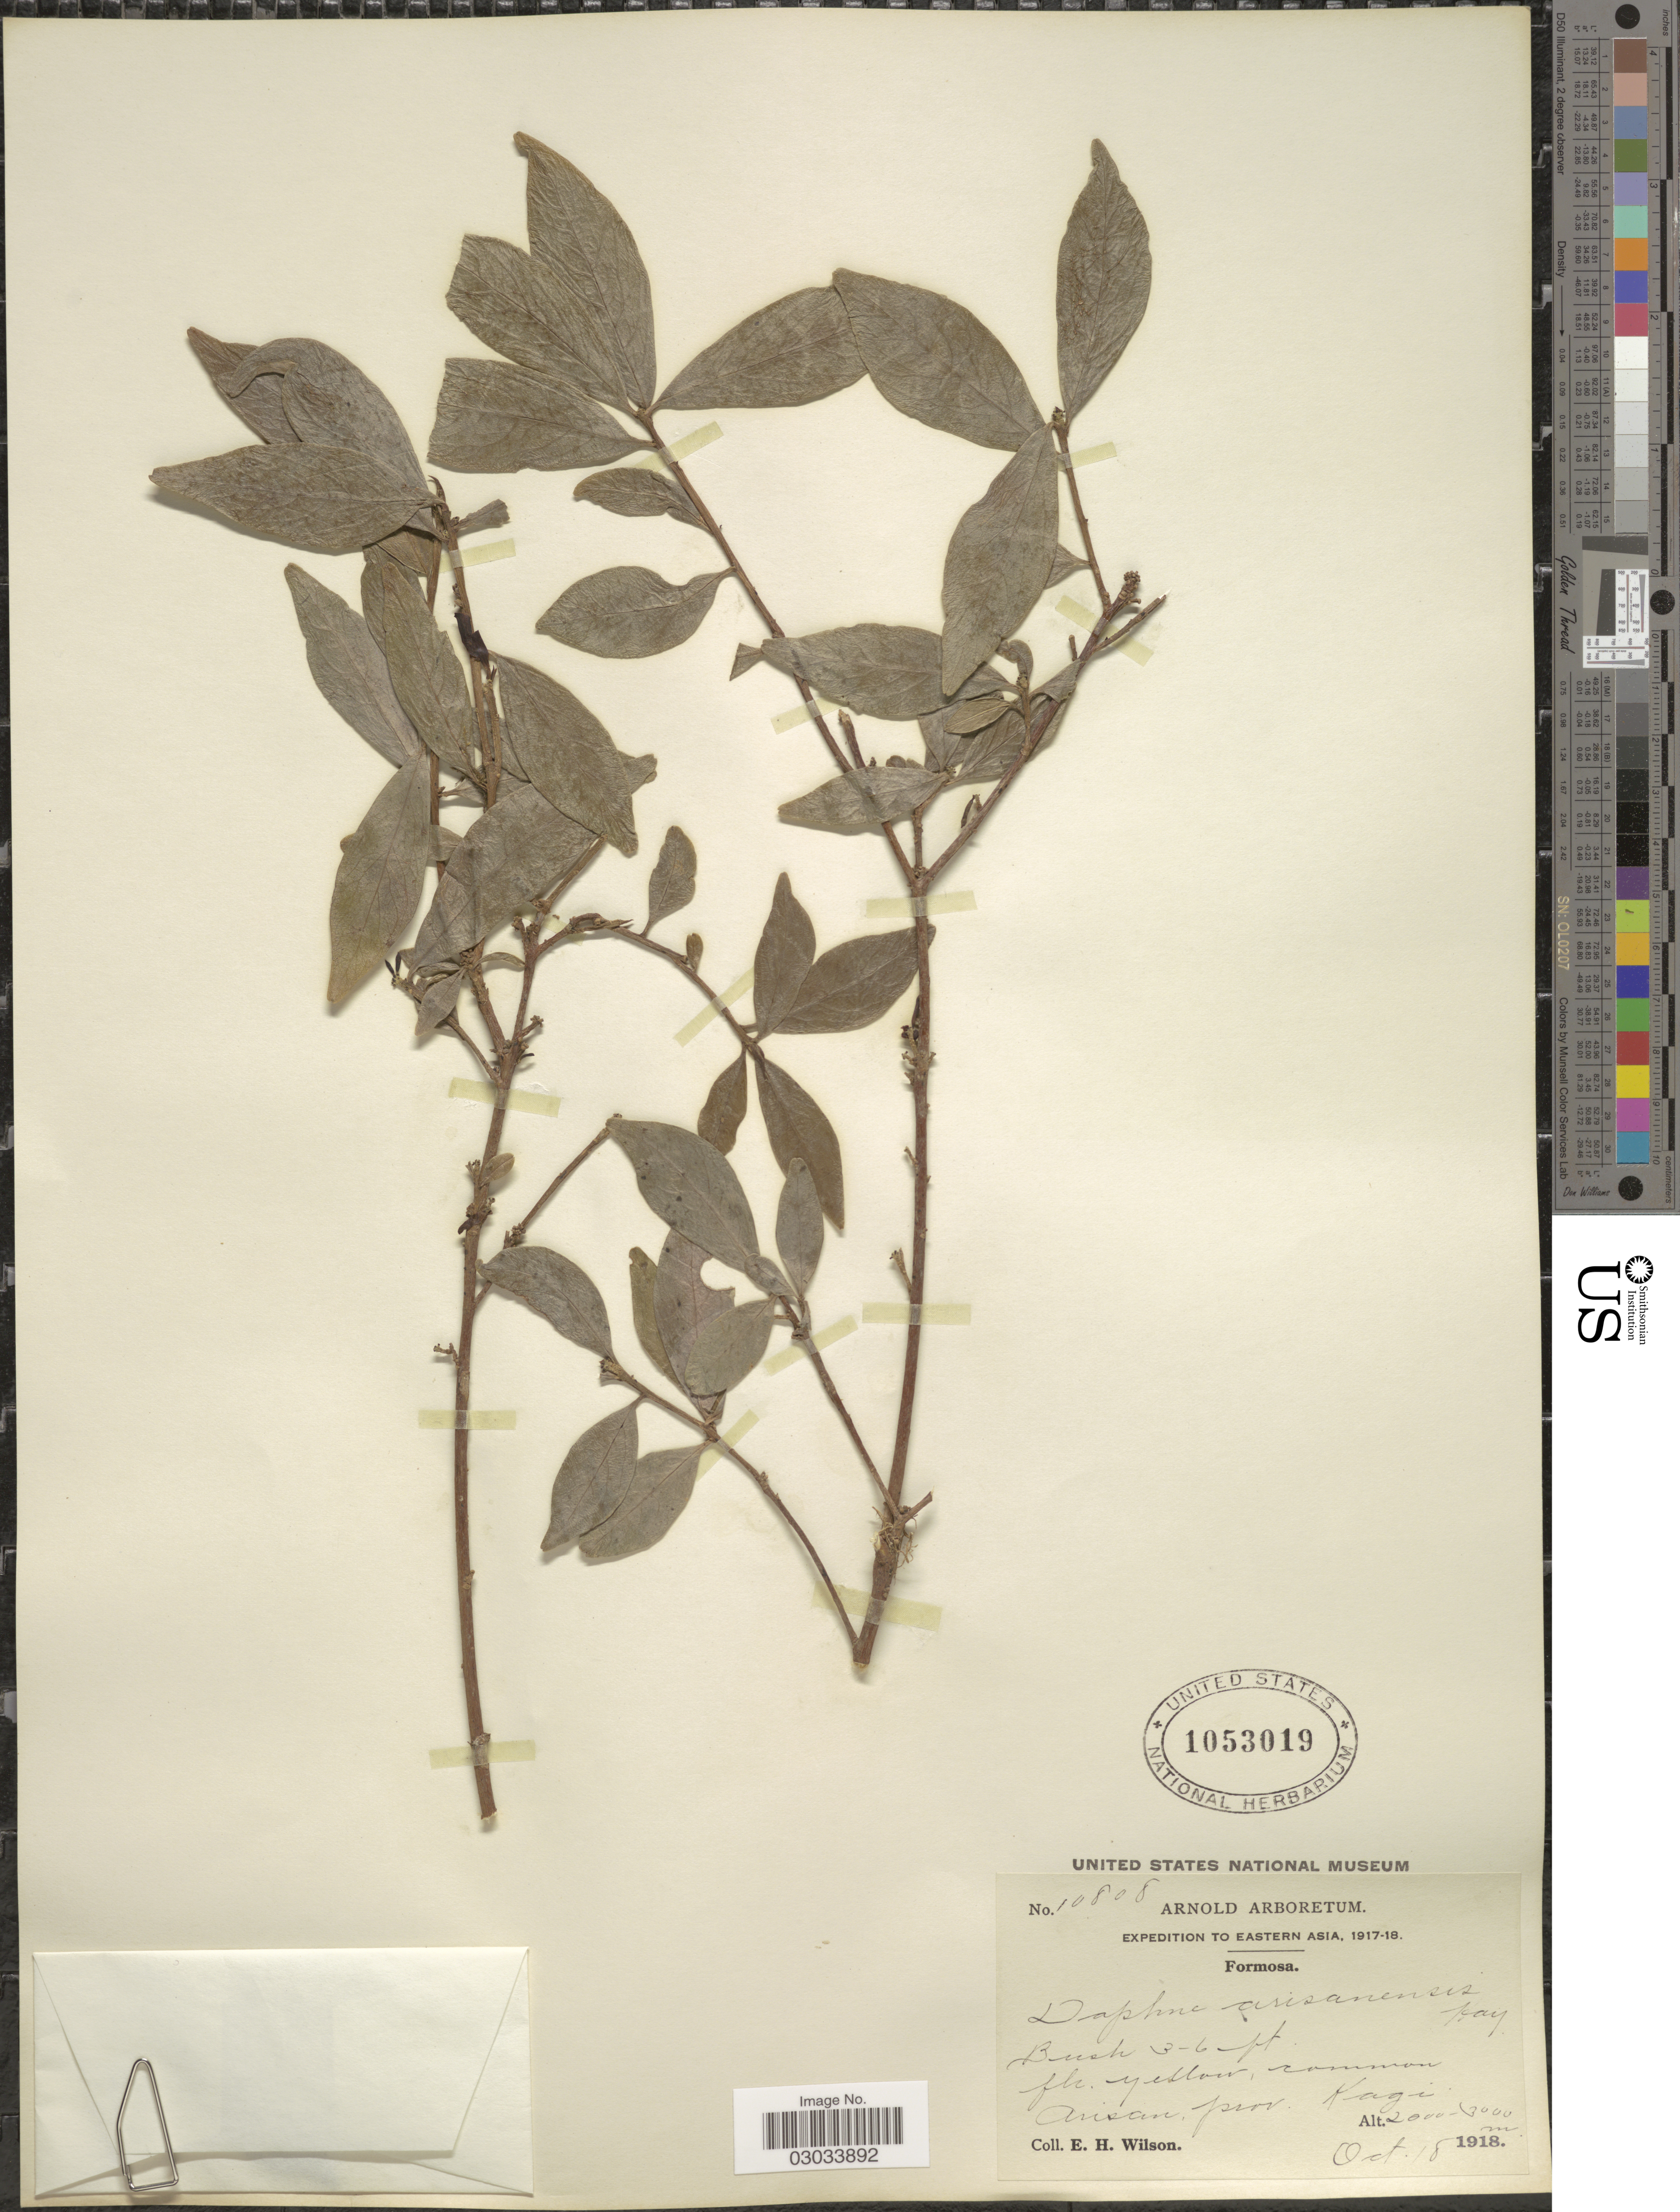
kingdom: Plantae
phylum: Tracheophyta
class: Magnoliopsida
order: Malvales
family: Thymelaeaceae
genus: Daphne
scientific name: Daphne arisanensis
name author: Hayata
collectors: E. Wilson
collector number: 10808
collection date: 1918-10-18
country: Taiwan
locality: Eastern Asia. Formosa. Arisan. Prov. Kagi.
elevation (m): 2000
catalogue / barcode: US 1053019